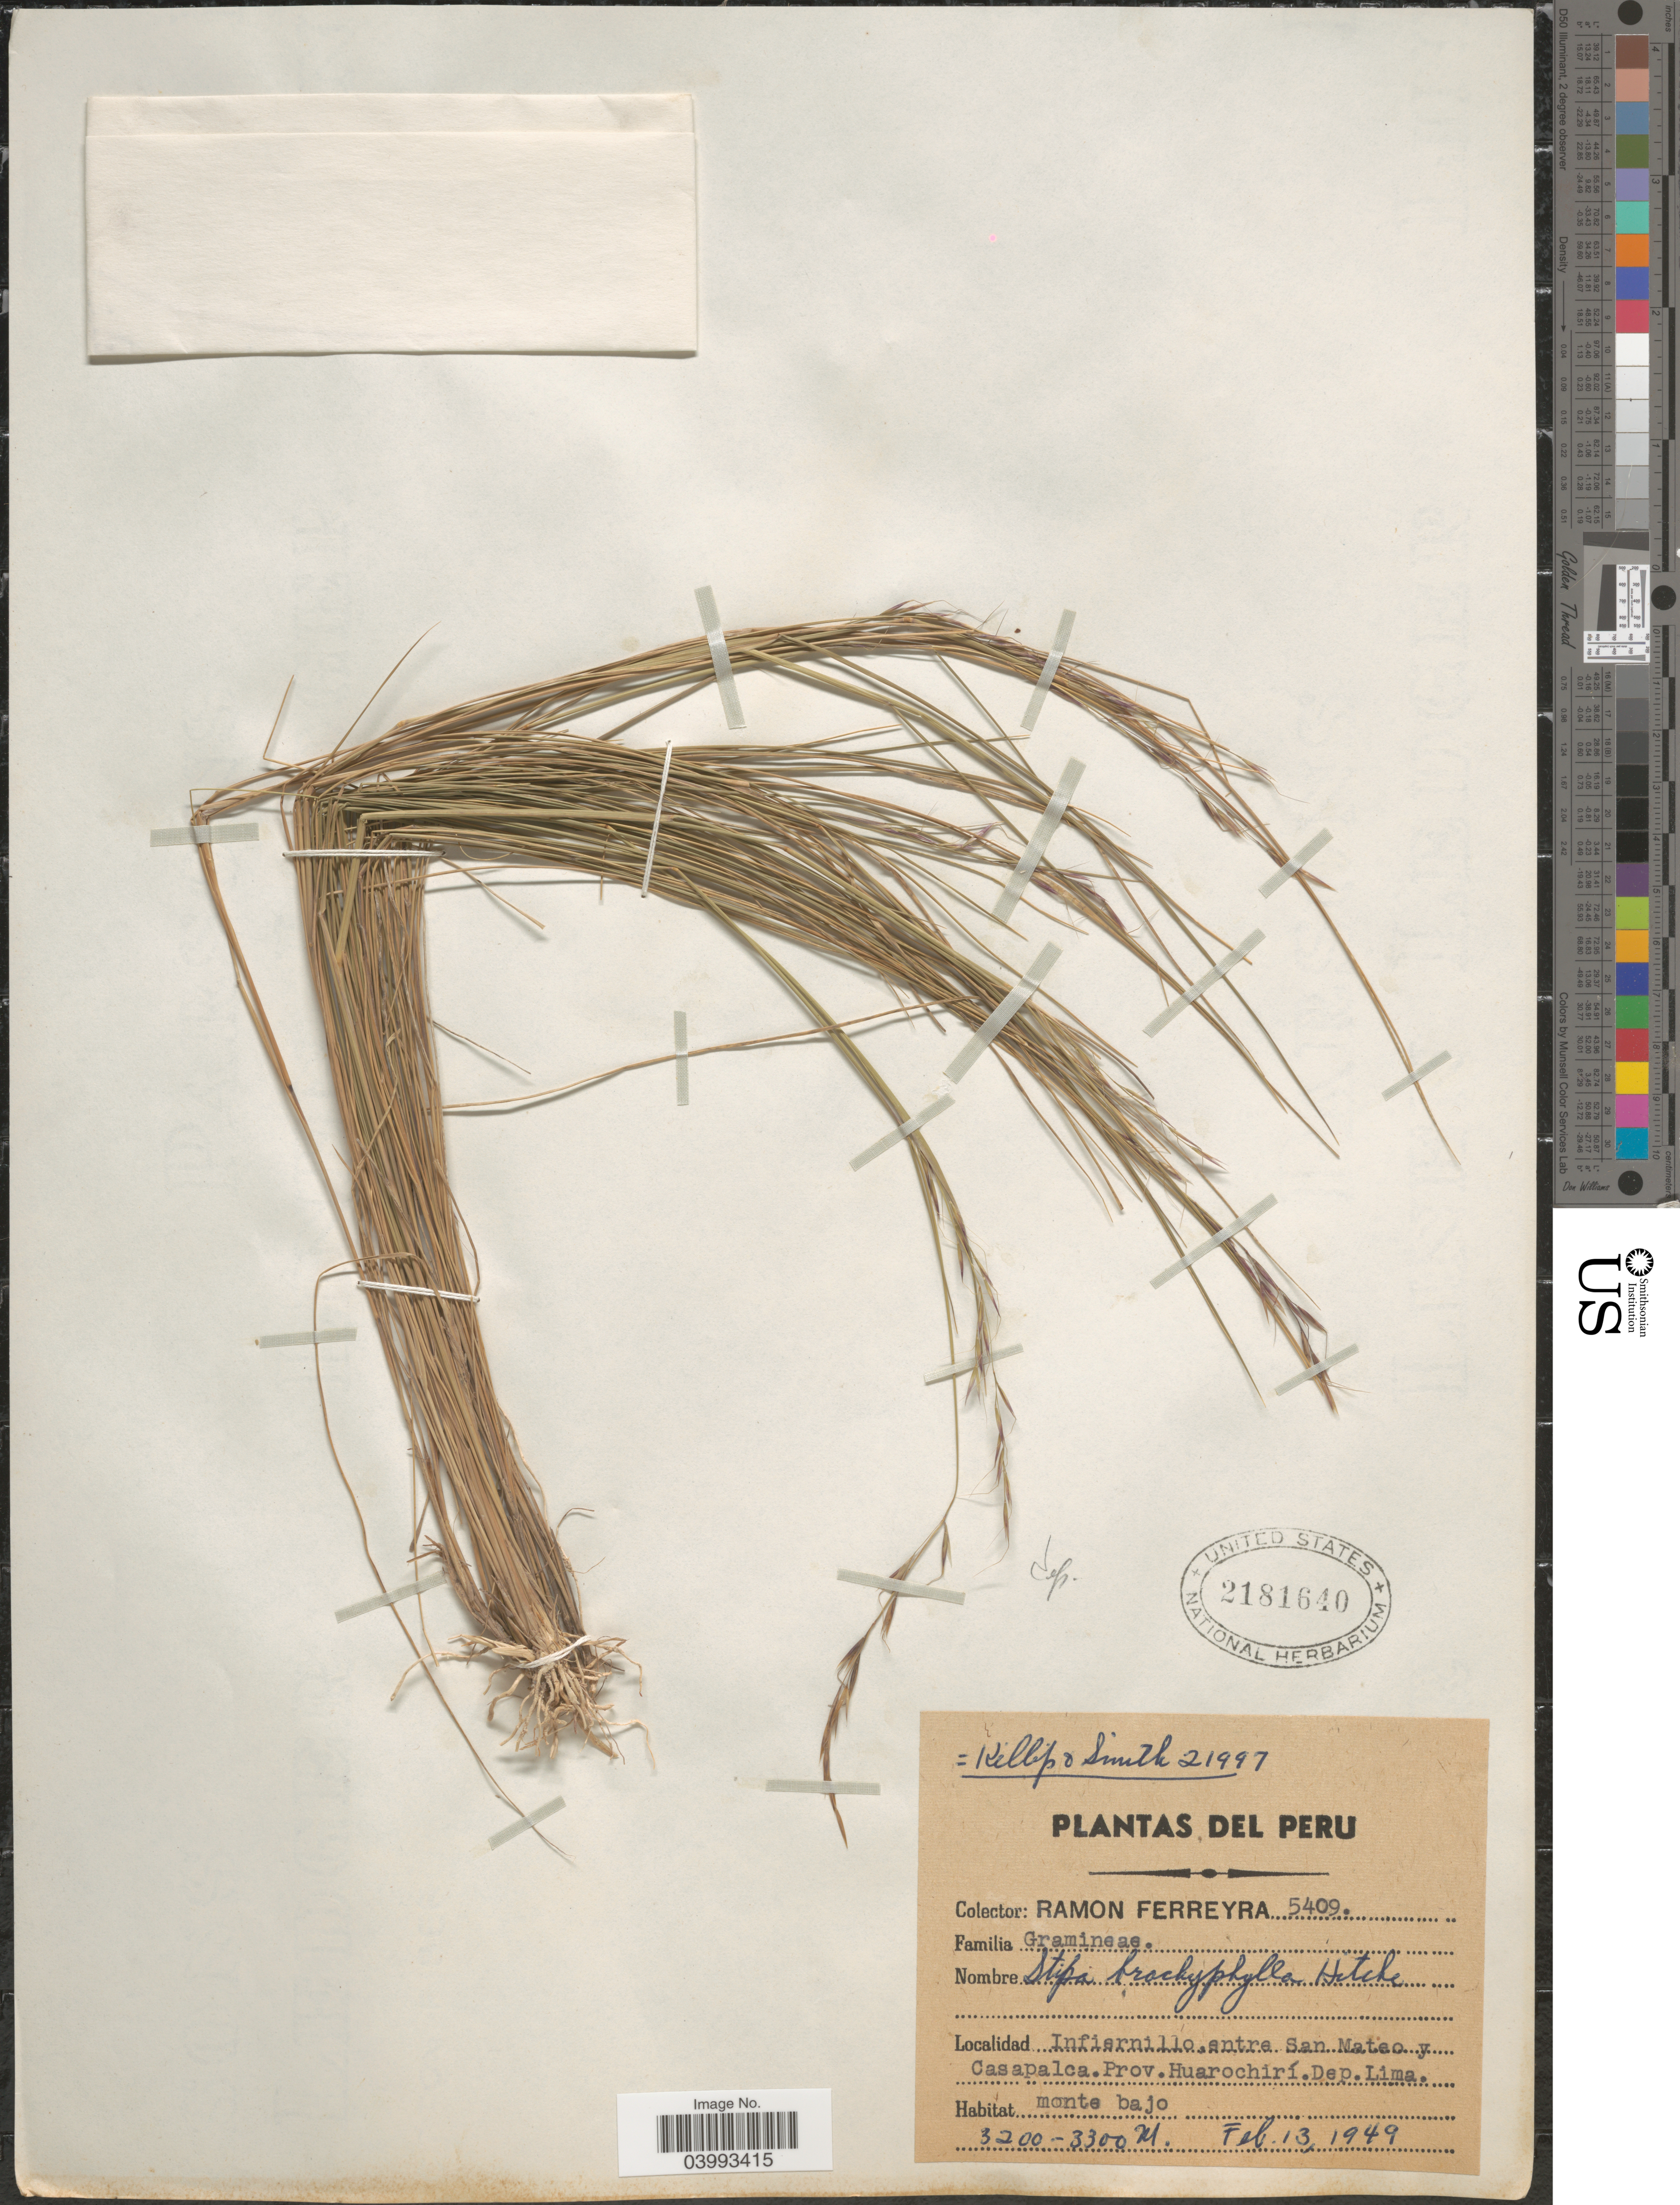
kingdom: Plantae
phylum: Tracheophyta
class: Liliopsida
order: Poales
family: Poaceae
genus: Nassella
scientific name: Nassella brachyphylla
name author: (Hitchc.) Barkworth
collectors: R. A. Ferreyra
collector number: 5409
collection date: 1949-02-13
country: Peru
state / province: Lima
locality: Infiernillo ,entre San Mateo y Casapalca.Prov.Huarochirí.Dep.Lima.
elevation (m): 3200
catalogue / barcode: US 2181640